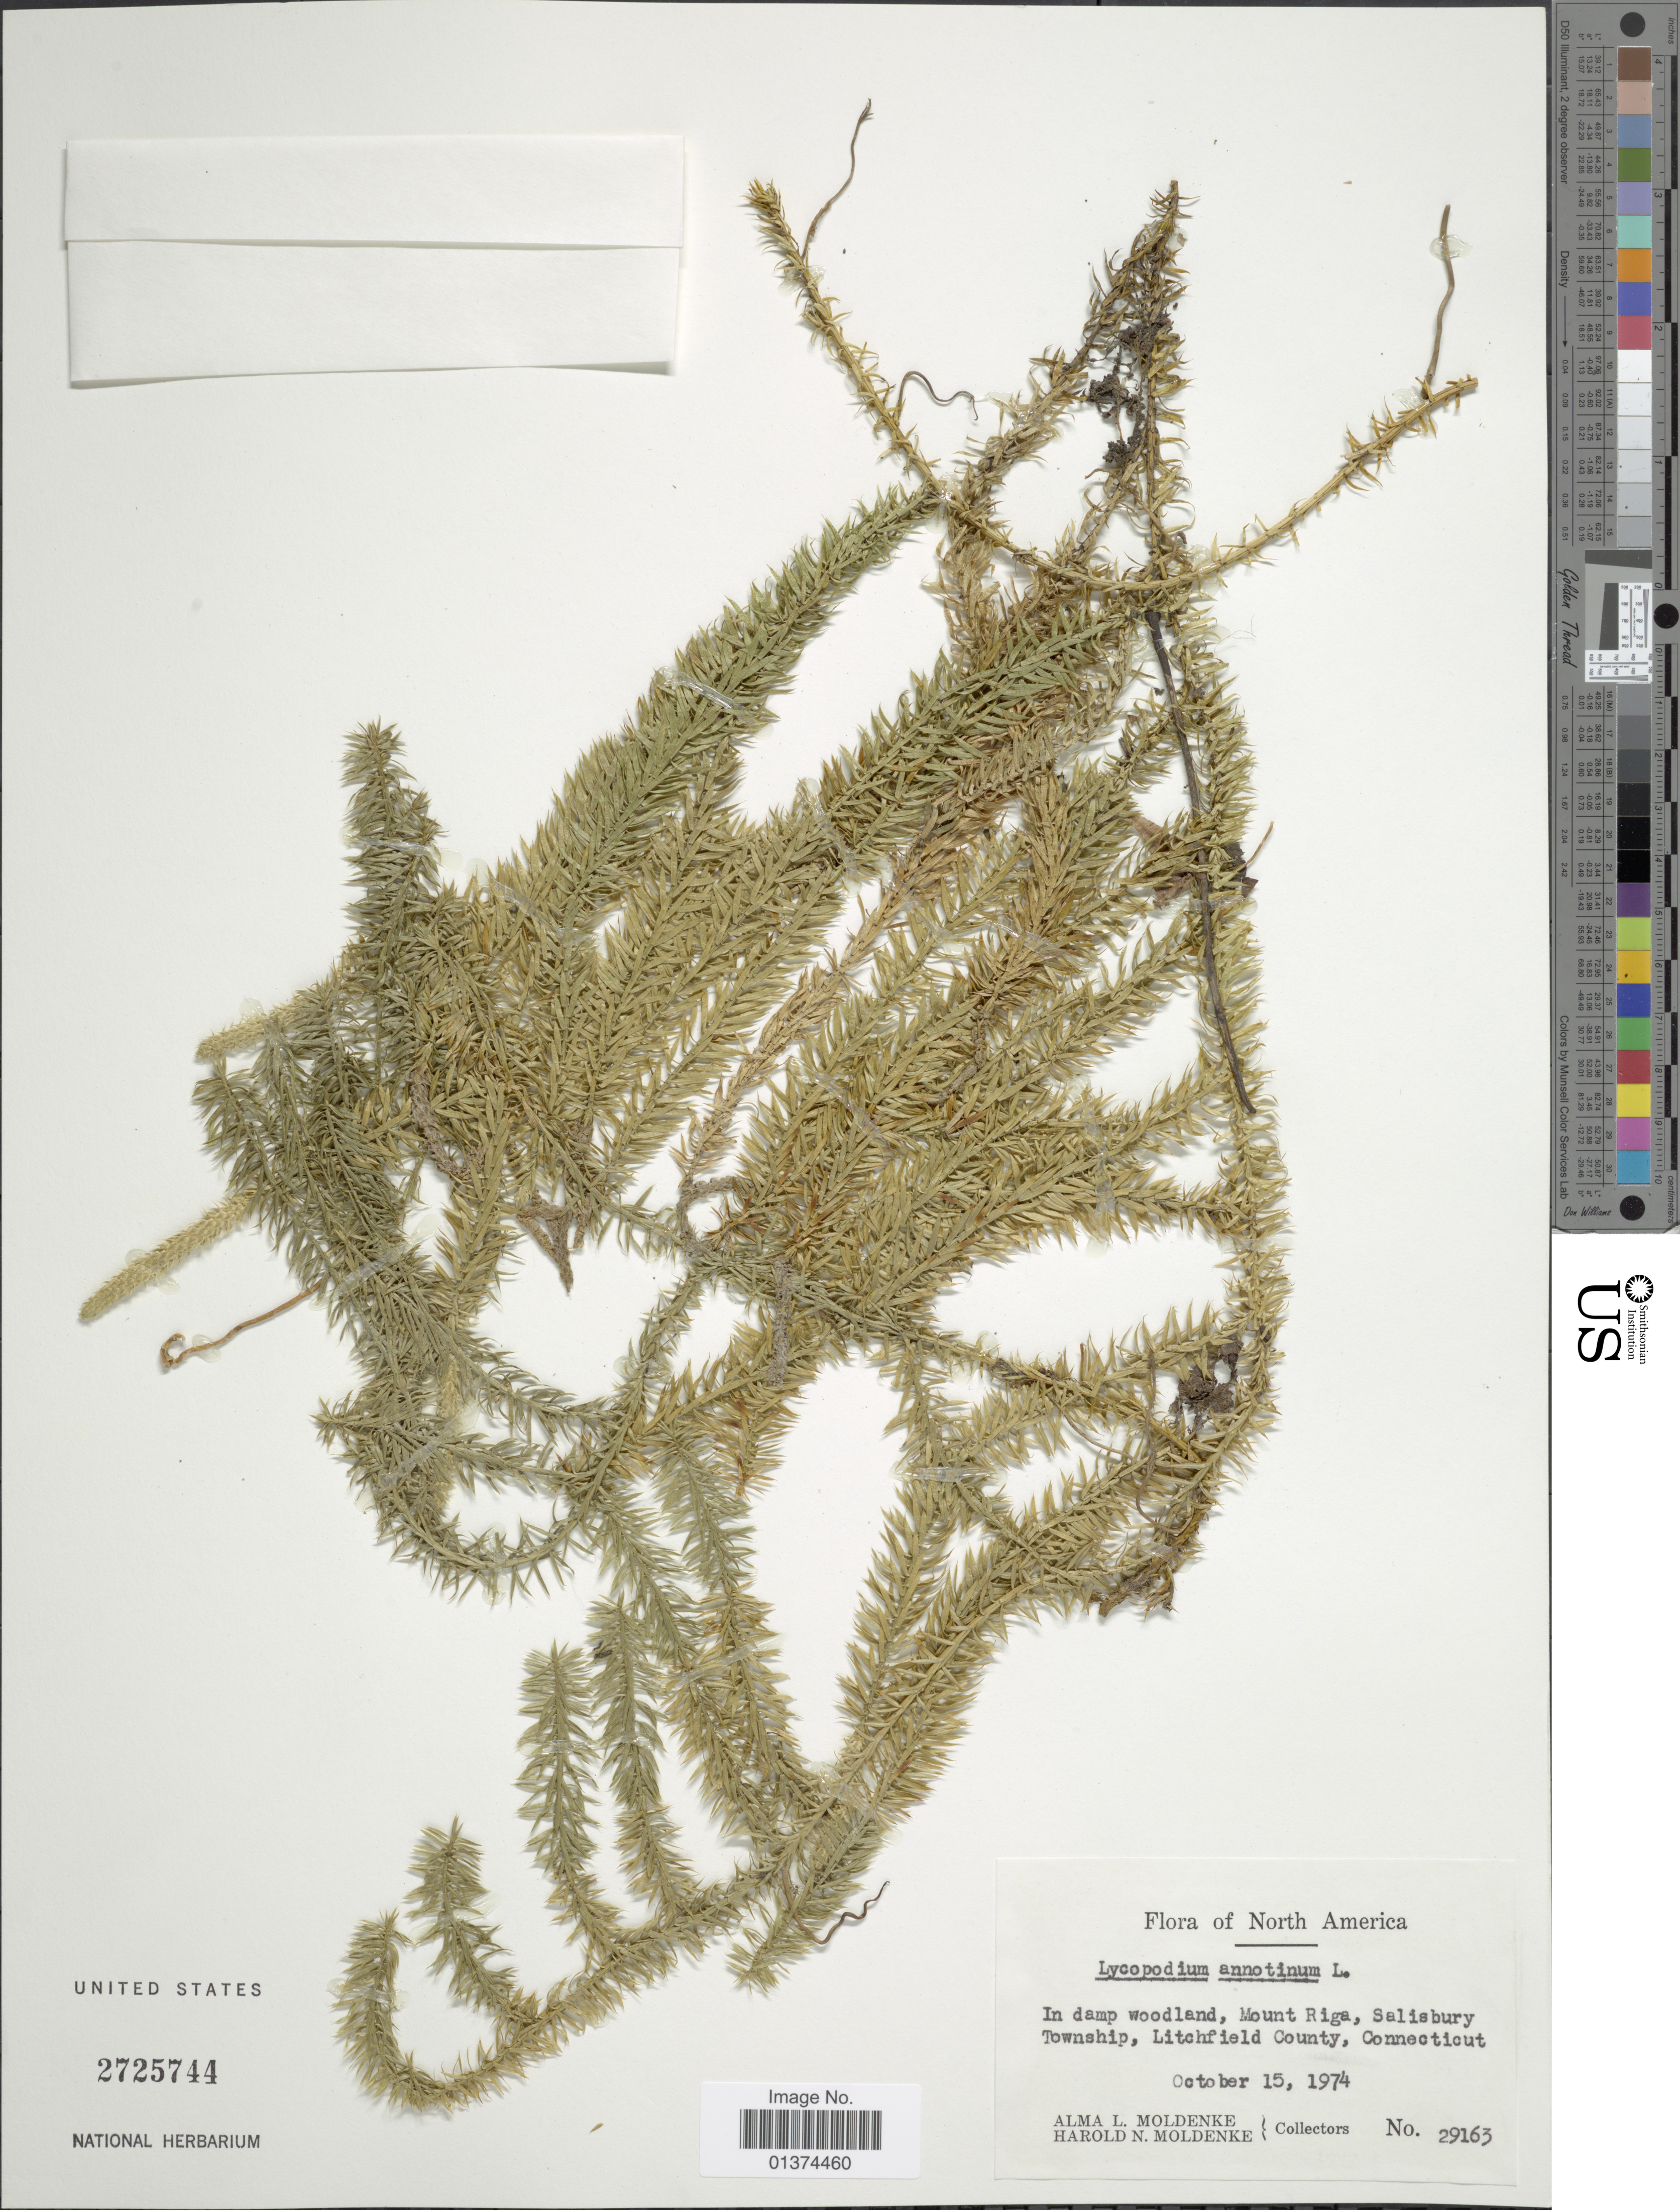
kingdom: Plantae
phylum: Tracheophyta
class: Lycopodiopsida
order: Lycopodiales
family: Lycopodiaceae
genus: Spinulum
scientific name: Spinulum annotinum subsp. annotinum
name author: (L.) A. Haines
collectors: A. L. Moldenke & H. N. Moldenke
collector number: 29163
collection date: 1974-10-15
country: United States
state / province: Connecticut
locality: North America, Mount Riga, Salisbury Township, Litchfield County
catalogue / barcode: US 2725744